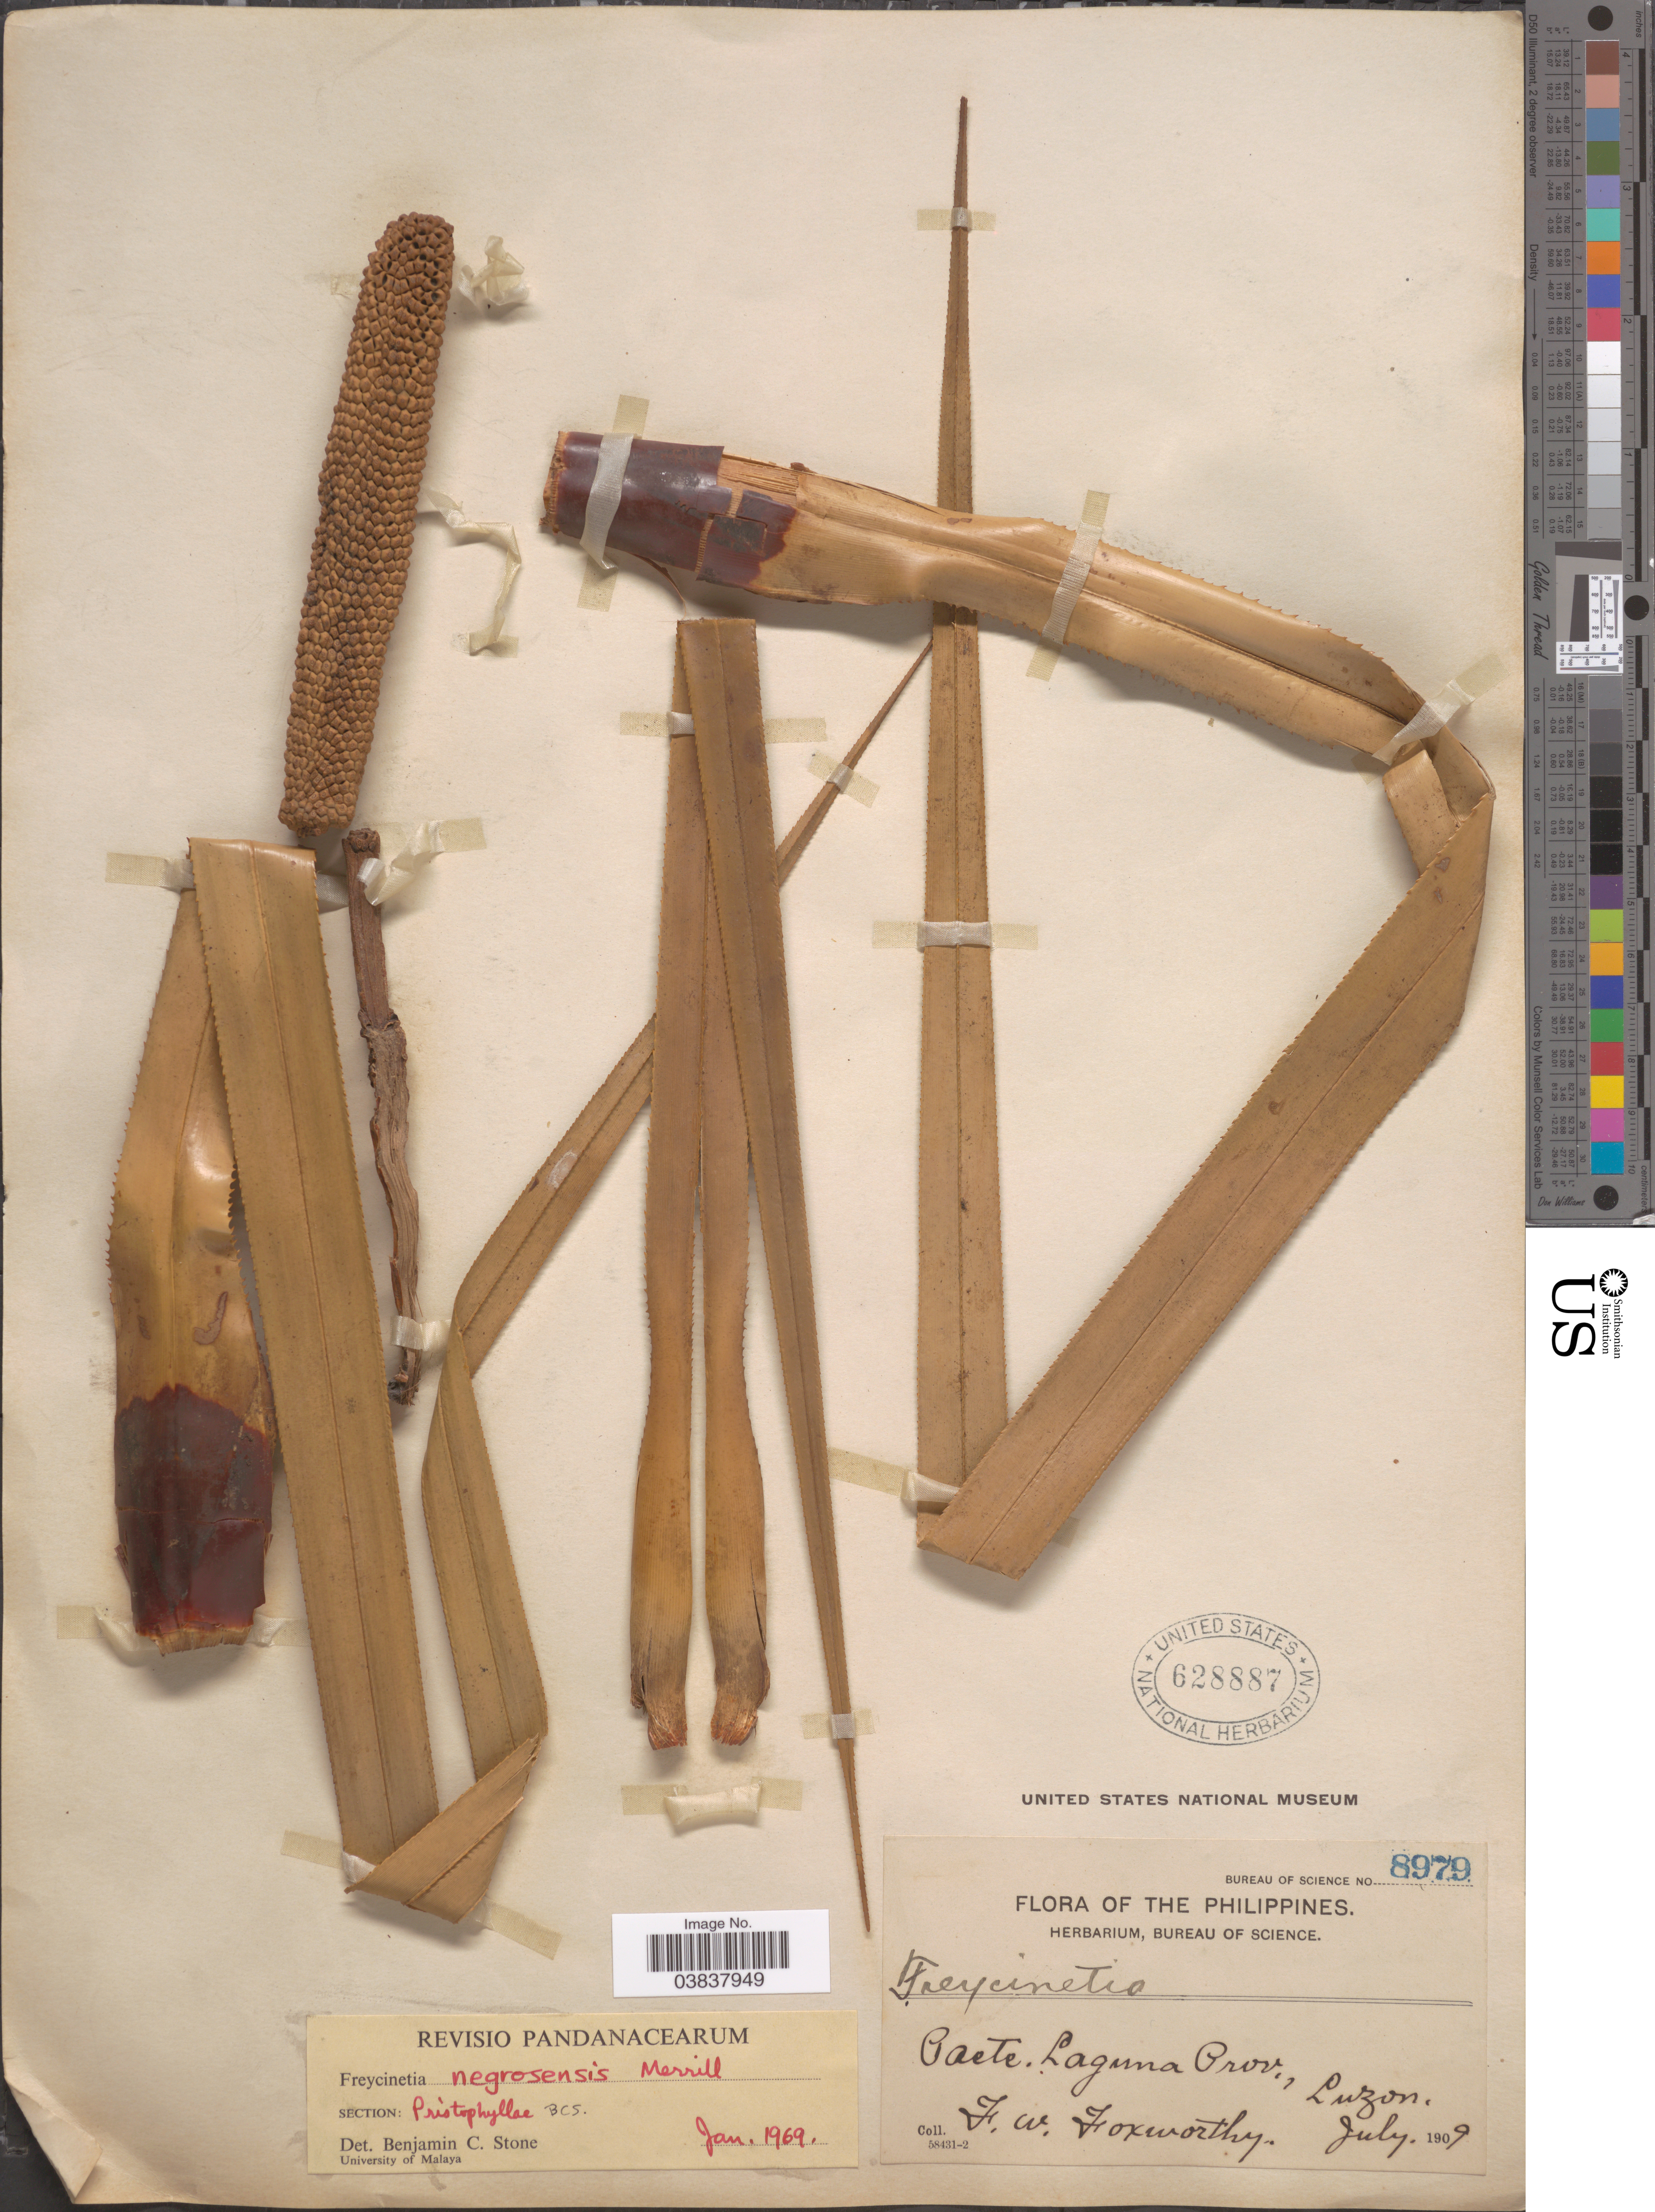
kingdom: Plantae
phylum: Tracheophyta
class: Liliopsida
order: Pandanales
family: Pandanaceae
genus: Freycinetia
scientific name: Freycinetia negrosensis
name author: Merr.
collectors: F. W. Foxworthy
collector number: Bureau of Science 8979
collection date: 1909-07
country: Philippines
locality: Paete, Laguna Prov., Luzon.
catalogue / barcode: US 628887